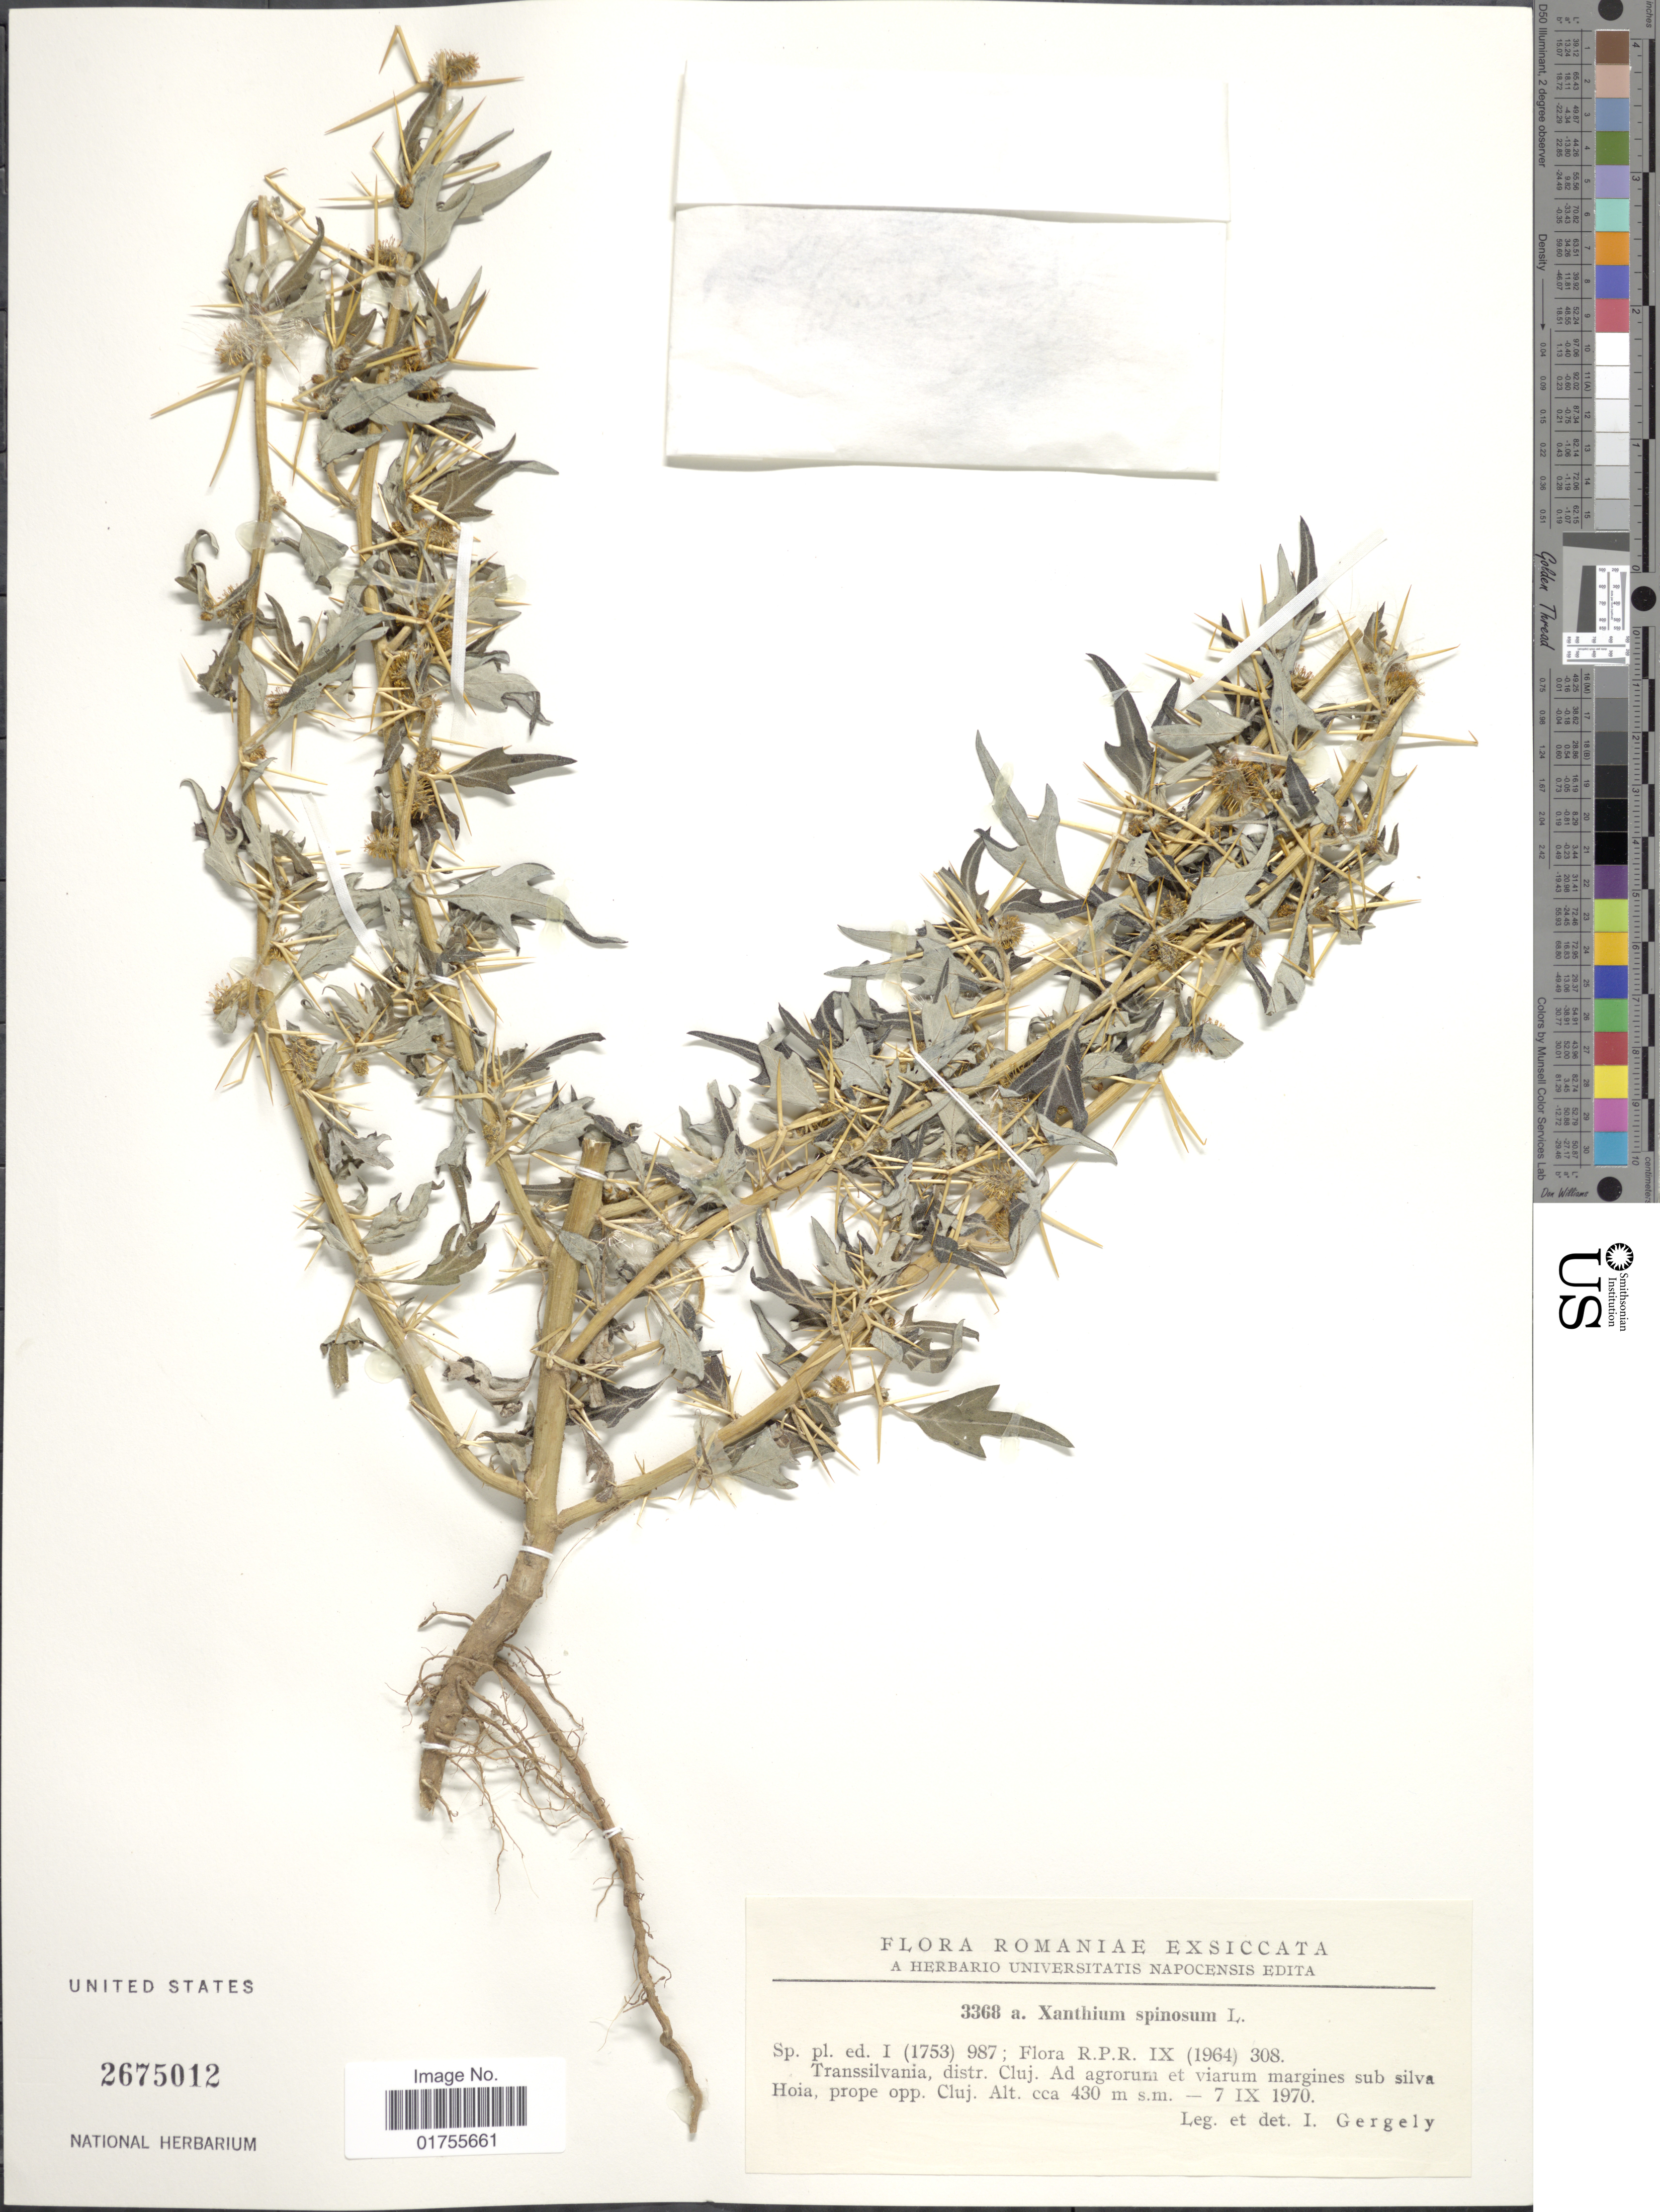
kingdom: Plantae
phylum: Tracheophyta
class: Magnoliopsida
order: Asterales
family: Asteraceae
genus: Xanthium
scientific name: Xanthium spinosum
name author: L.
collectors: I. Gergely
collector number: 3368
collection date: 1970-09-07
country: Romania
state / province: Cluj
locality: Transsilvania, distr. Cluj. Ad agronum et viarum margines sub silva Hoia, prope opp Cluj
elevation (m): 430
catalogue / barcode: US 2675012